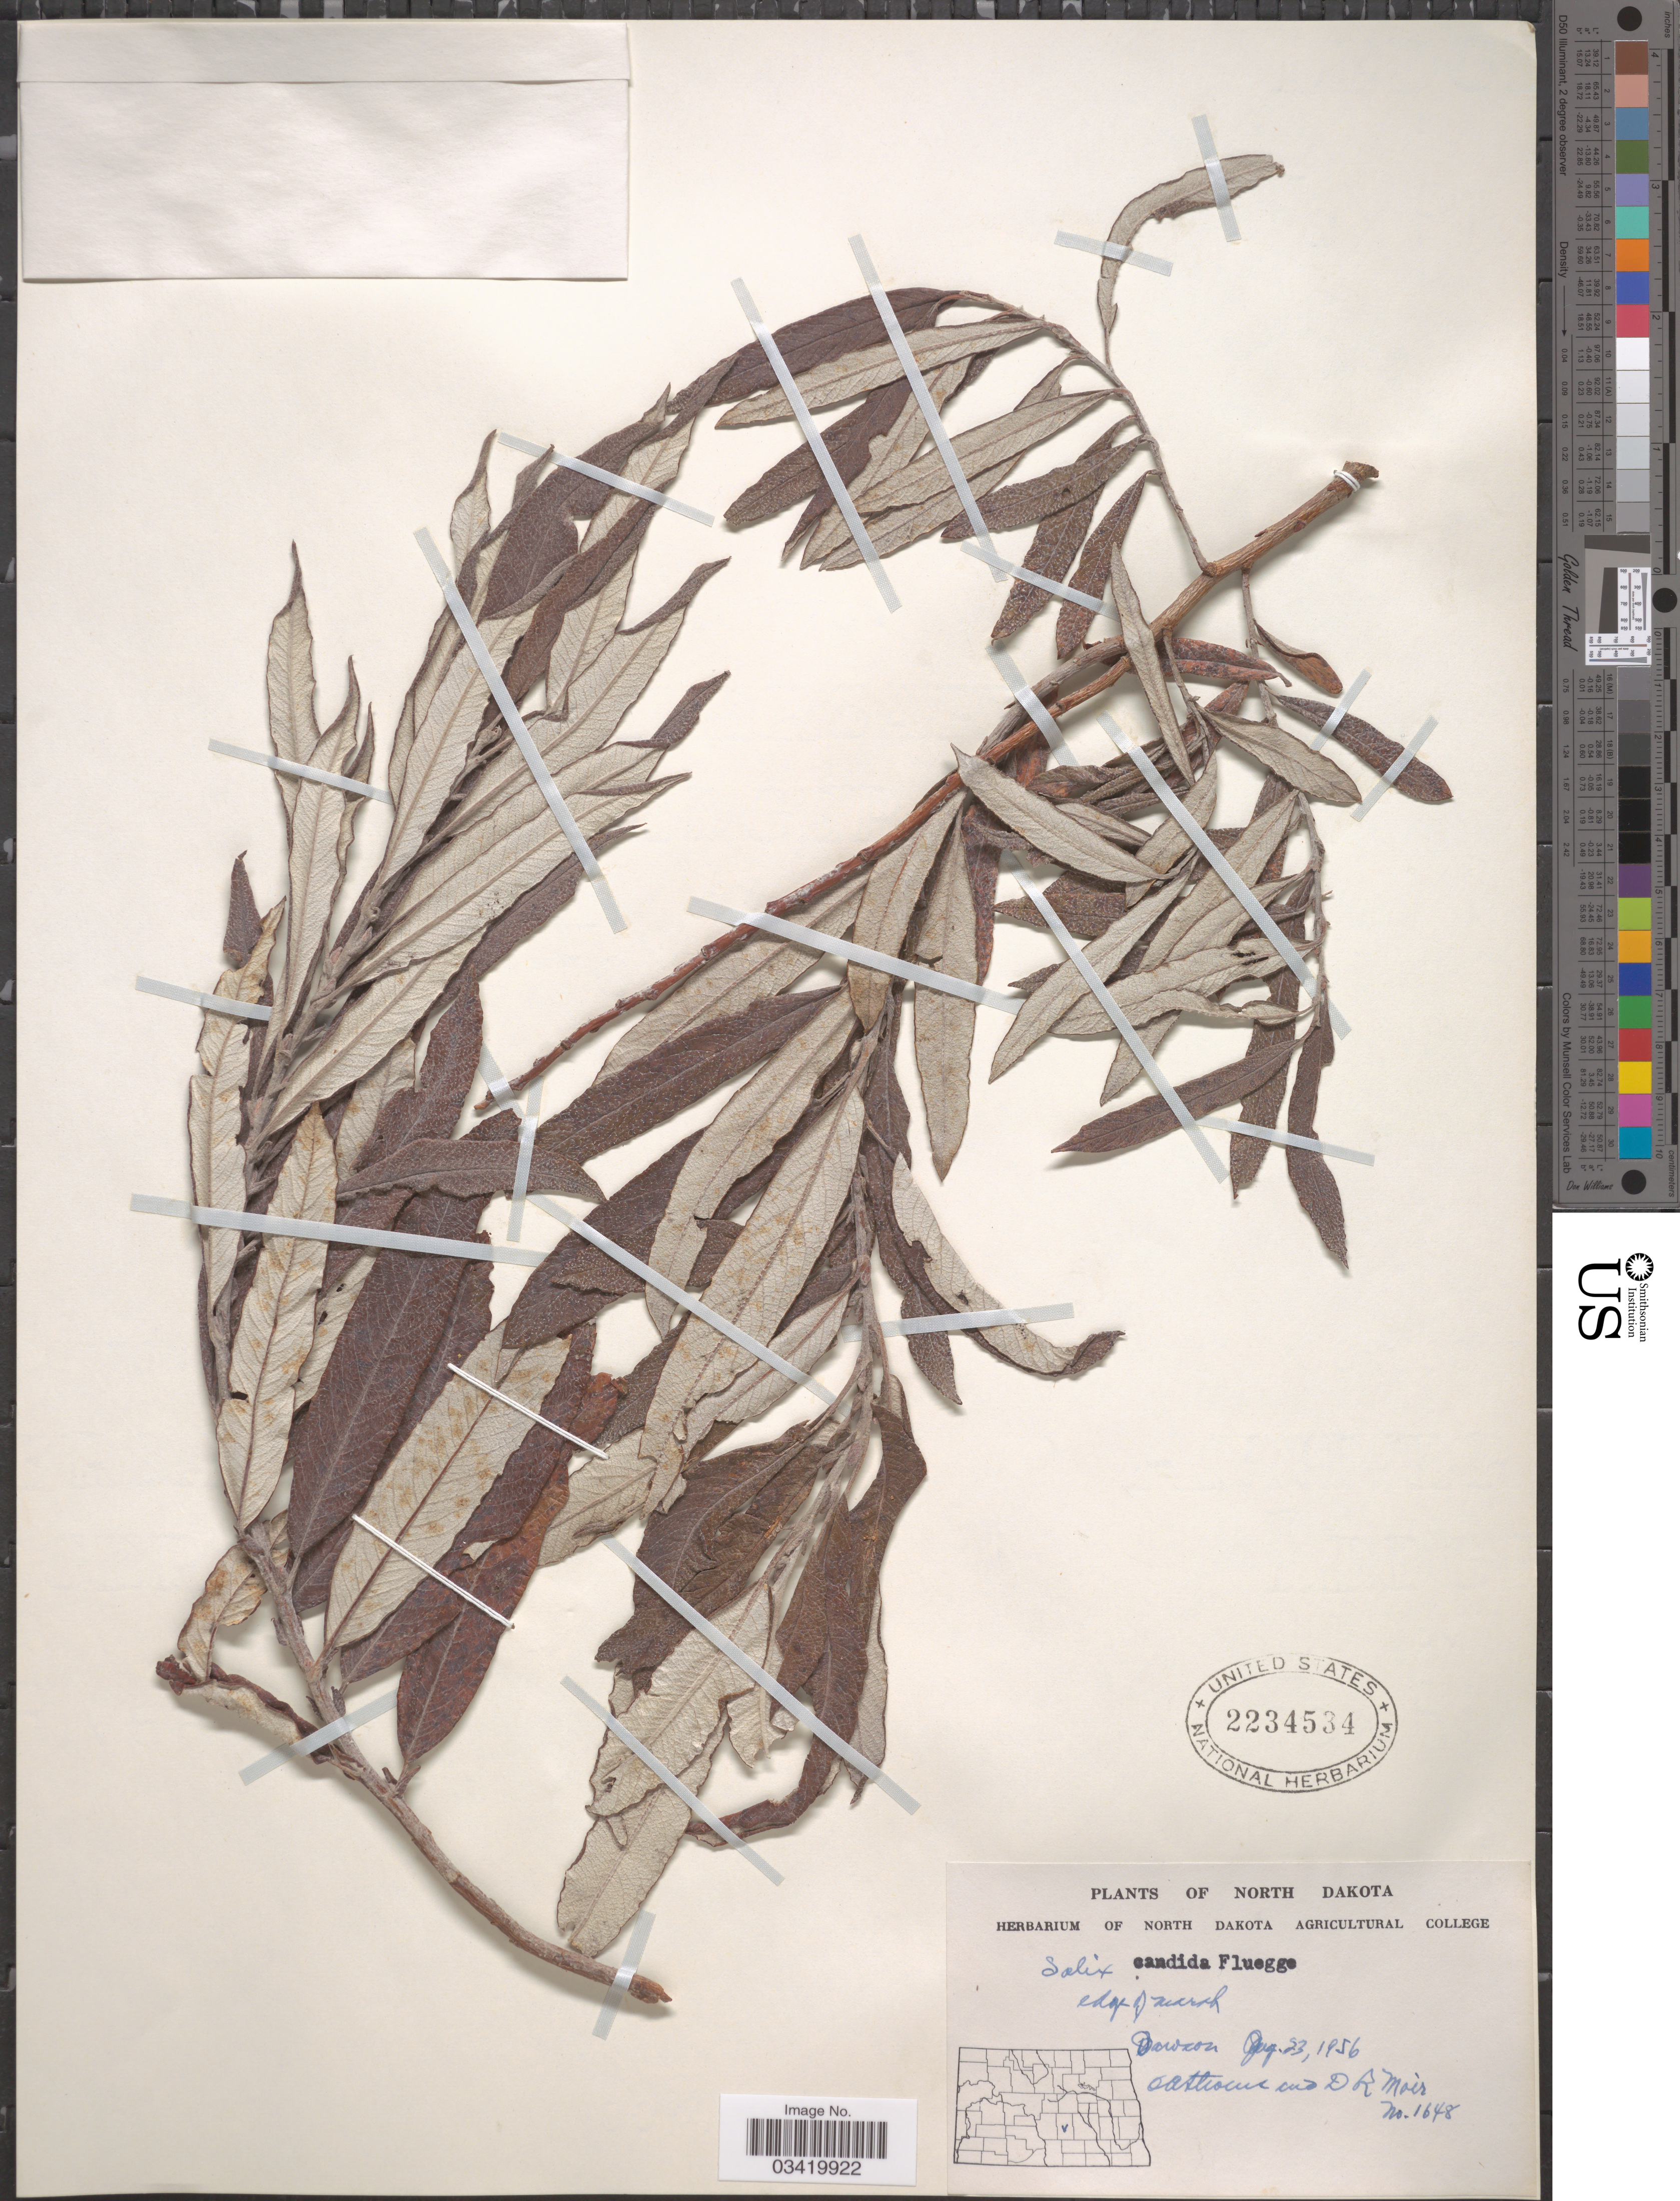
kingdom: Plantae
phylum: Tracheophyta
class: Magnoliopsida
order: Malpighiales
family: Salicaceae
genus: Salix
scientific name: Salix candida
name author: Flüggé ex Willd.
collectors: O. A. Stevens & D. Moir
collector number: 1648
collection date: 1956-08-23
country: United States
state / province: North Dakota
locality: Edge of marsh. Dawson.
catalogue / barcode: US 2234534